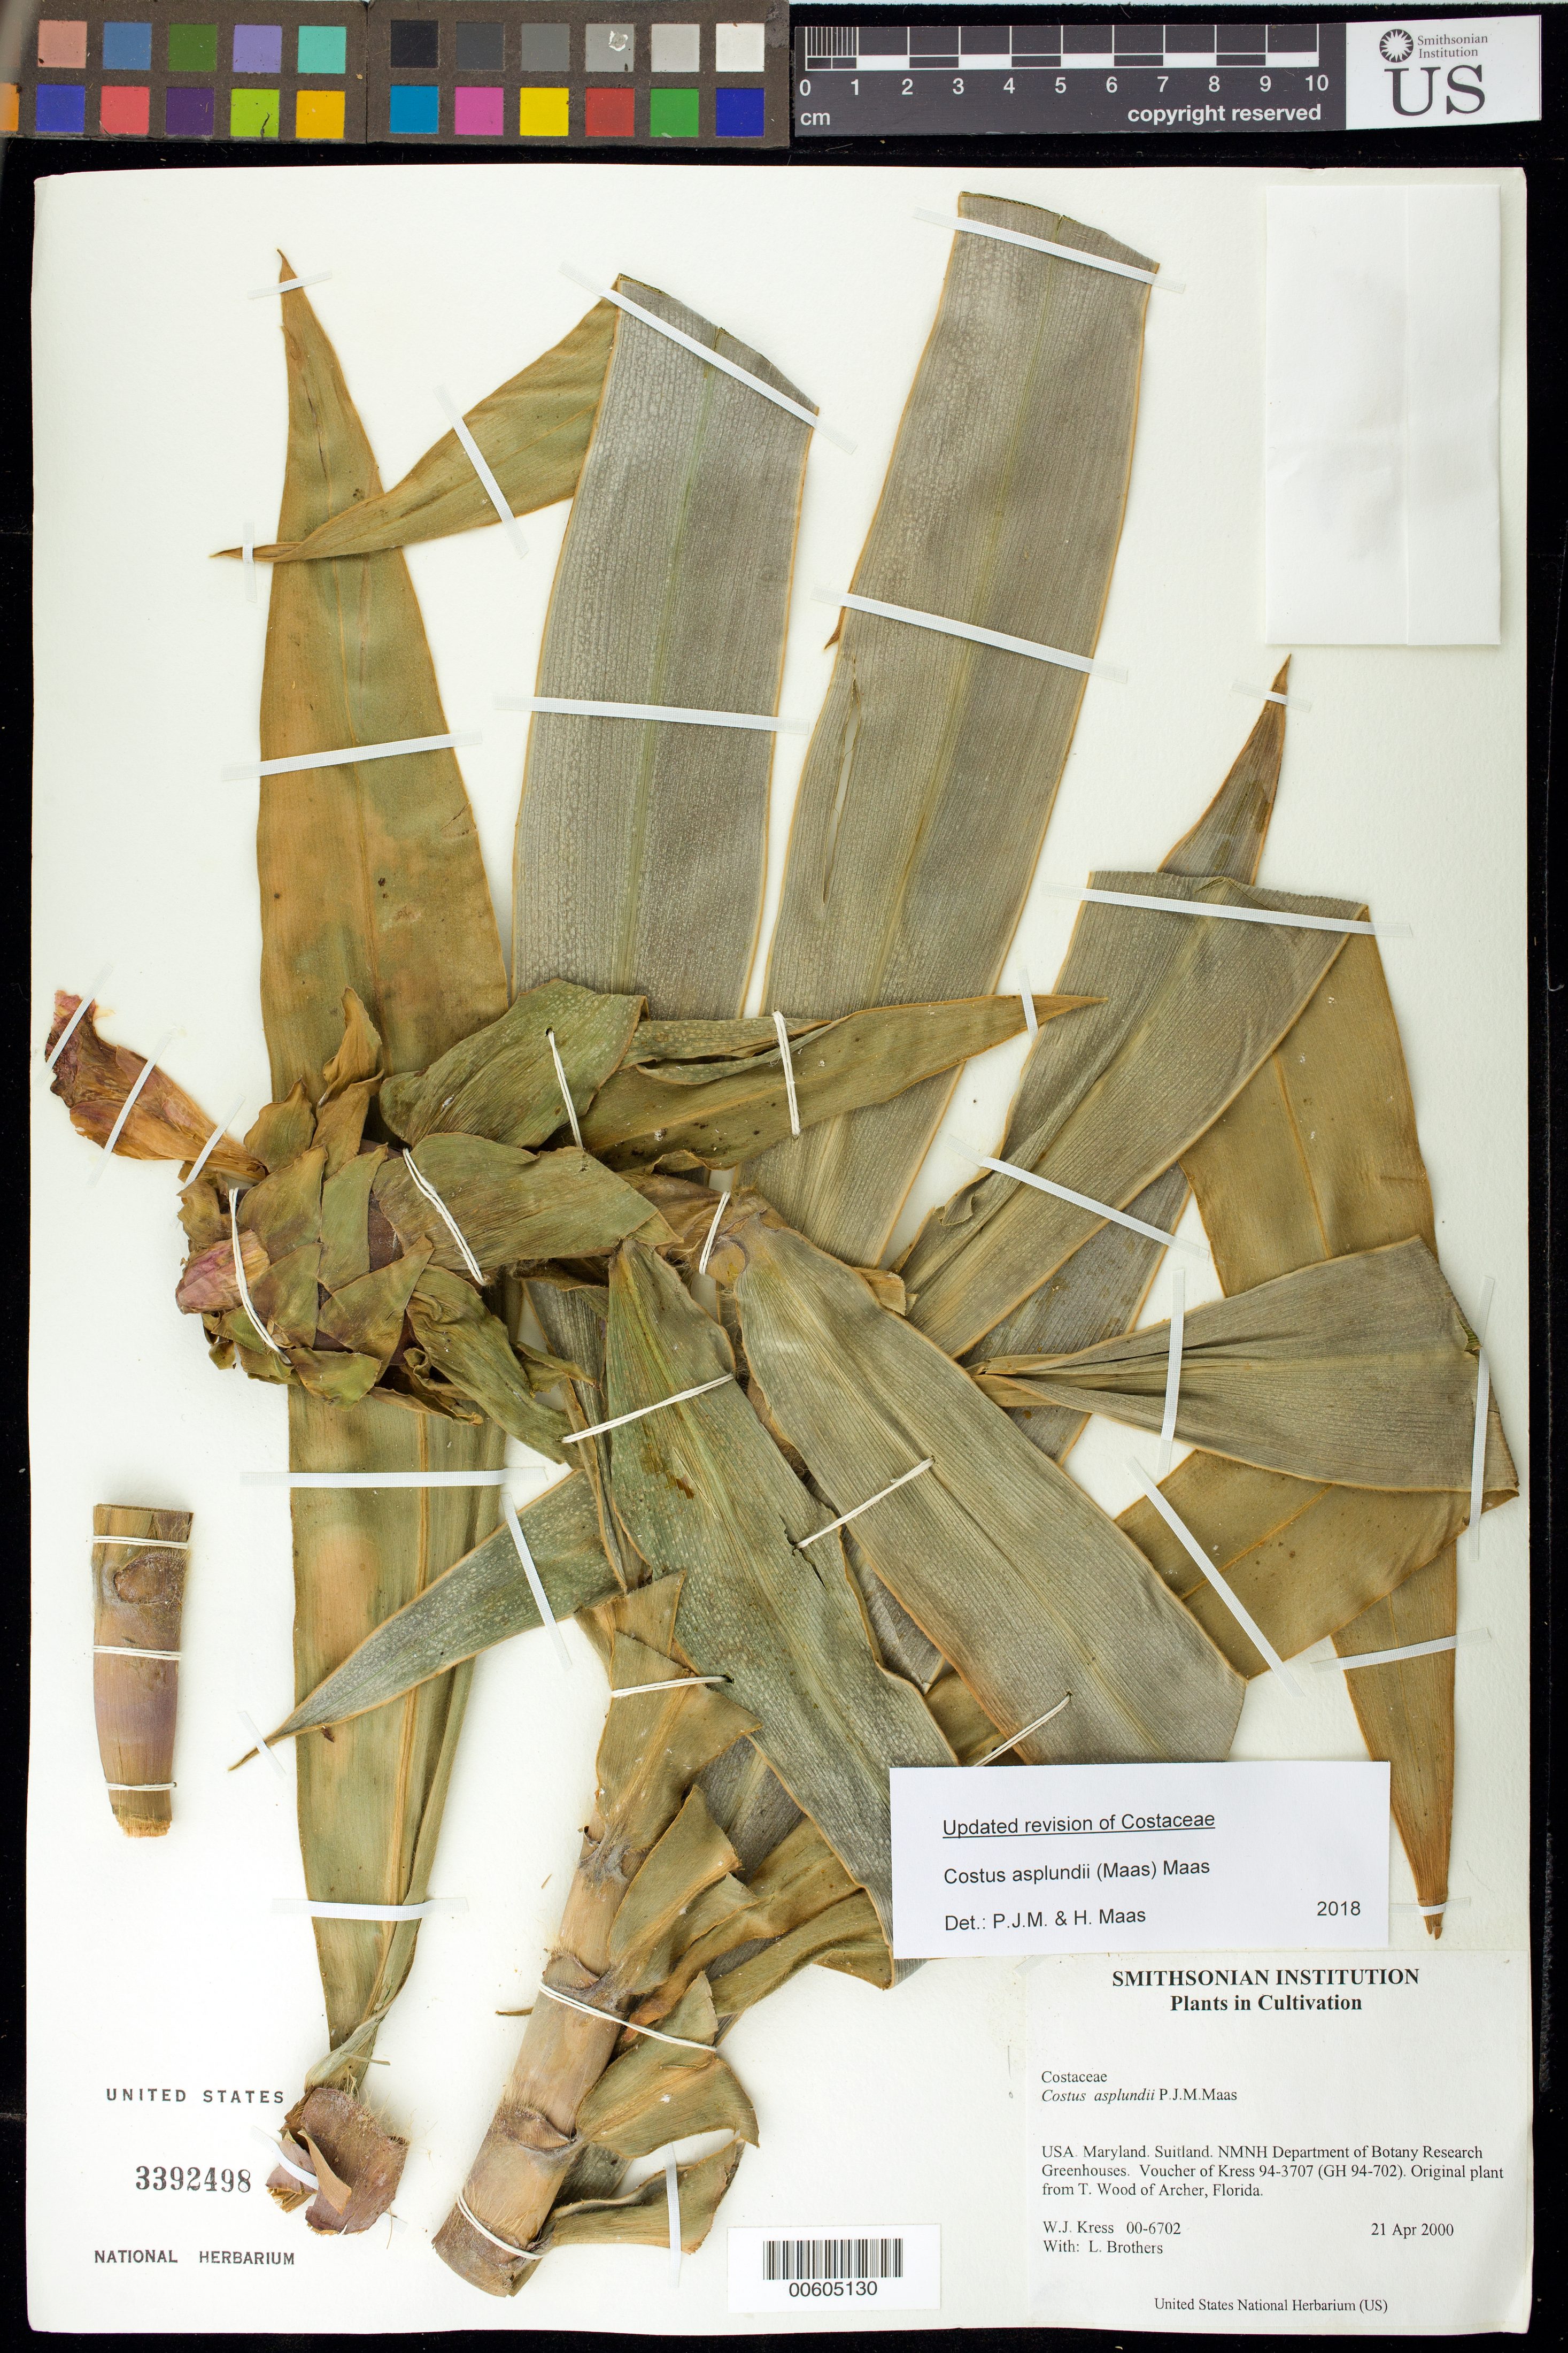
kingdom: Plantae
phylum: Tracheophyta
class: Liliopsida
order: Zingiberales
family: Costaceae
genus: Costus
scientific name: Costus asplundii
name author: (Maas) Maas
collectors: W. J. Kress & L. E. Brothers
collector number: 00-6702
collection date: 2000-04-21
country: United States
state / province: Maryland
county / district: Prince George's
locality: NMNH Botany Research Greenhouses. Suitland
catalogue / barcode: US 3392498